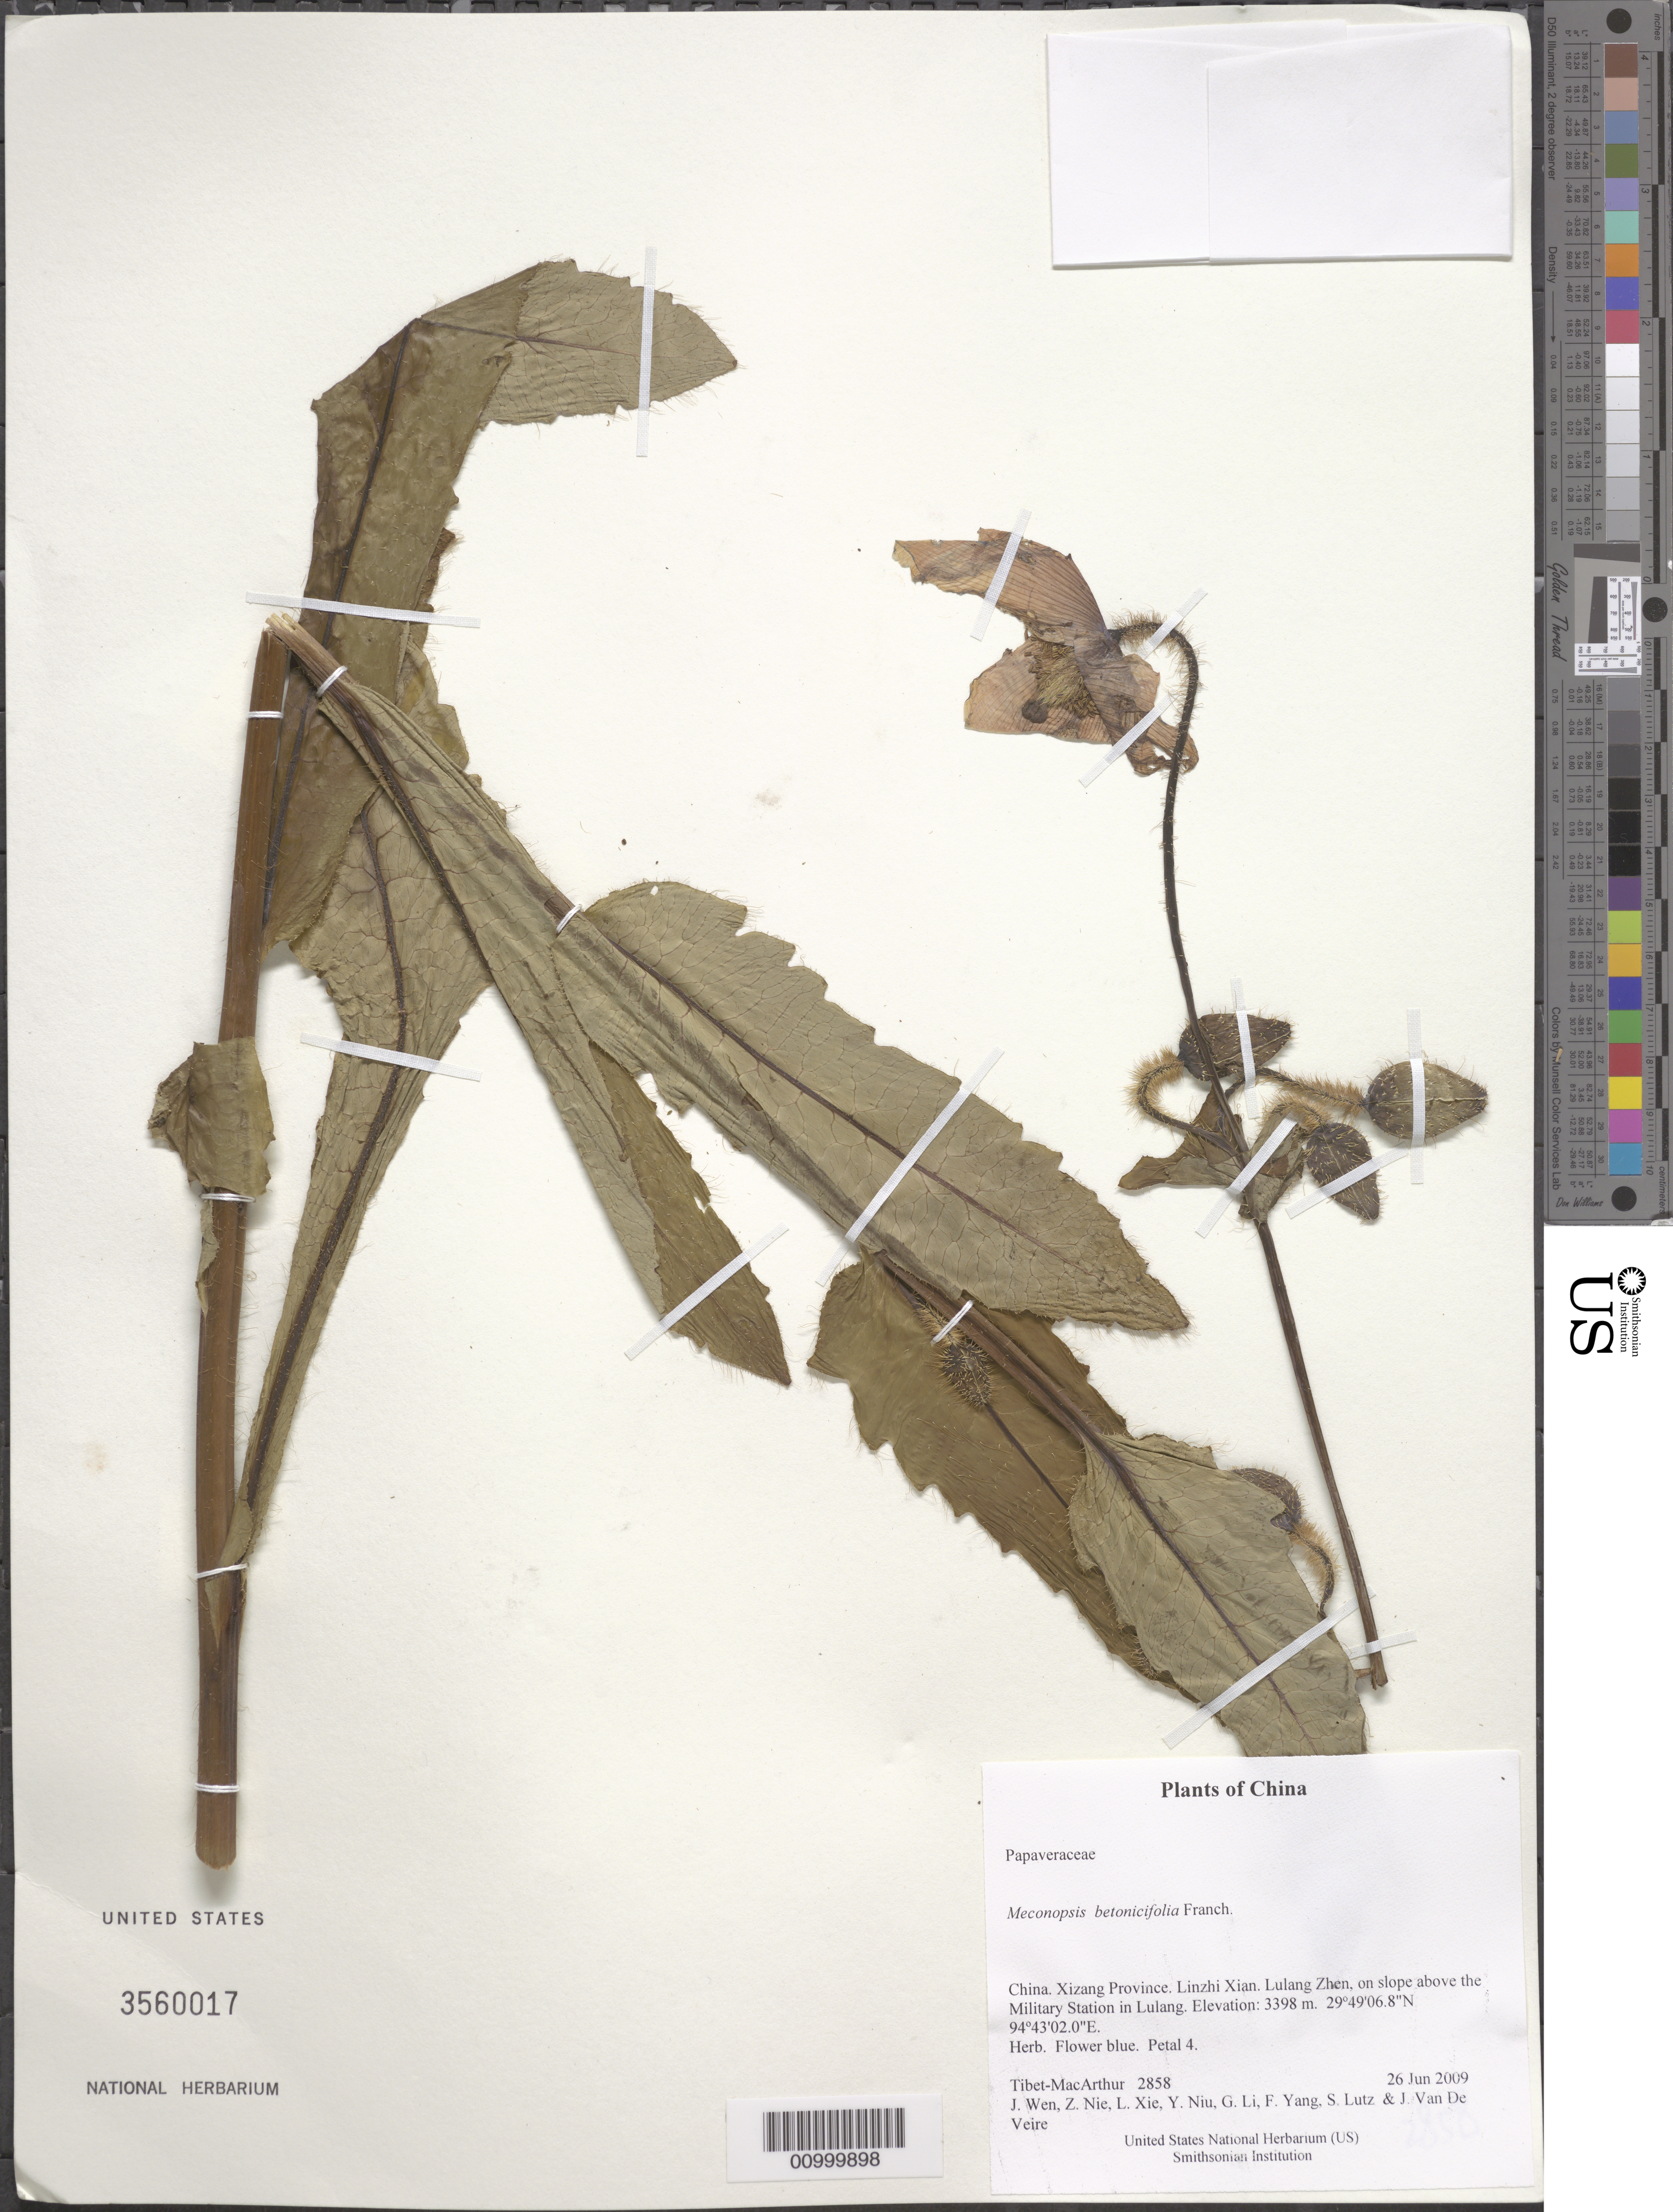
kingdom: Plantae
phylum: Tracheophyta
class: Magnoliopsida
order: Ranunculales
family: Papaveraceae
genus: Meconopsis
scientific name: Meconopsis betonicifolia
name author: Franch.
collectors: Tibet-MacArthur, J. Wen, Z. Nie, L. Xie, Y. Niu, G. Li, F. Yang, S. Lutz & J. Van De Veire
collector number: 2858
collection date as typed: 26 Jun 2009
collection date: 2009-06-26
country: China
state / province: Xizang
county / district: Linzhi Xian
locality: Lulang Zhen, on slope above the Military Station in Lulang.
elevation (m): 3398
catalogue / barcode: US 3560017